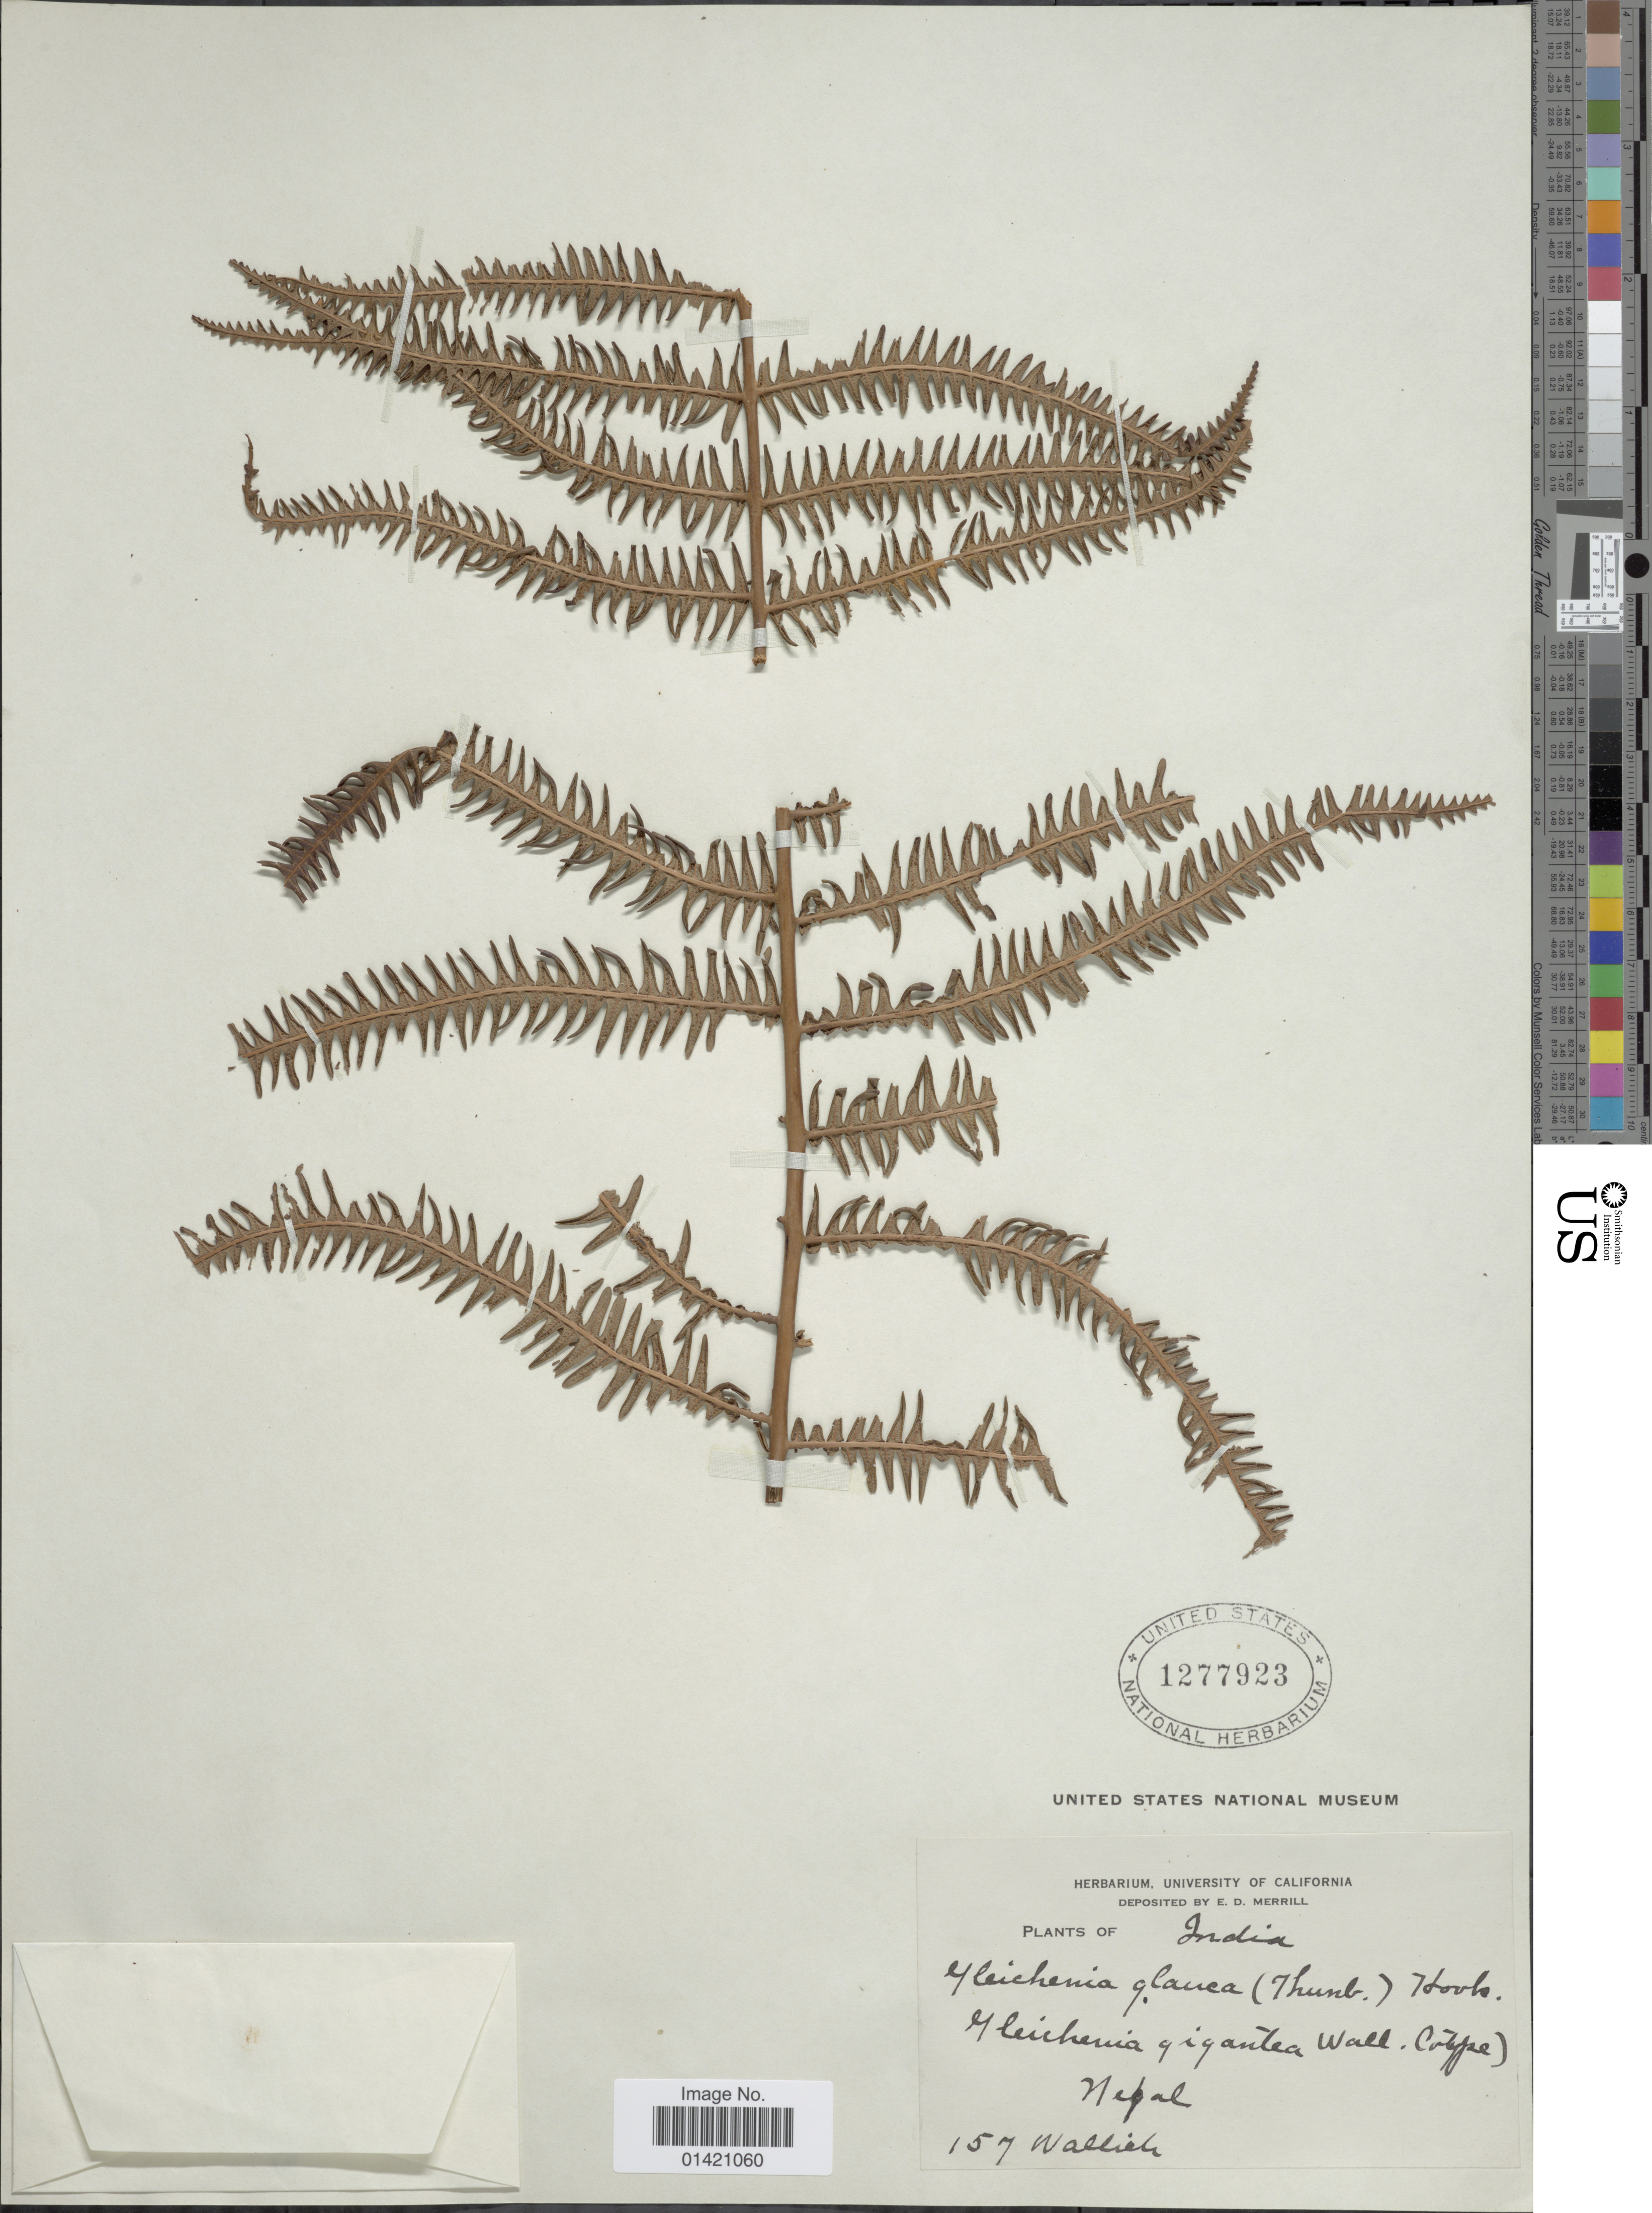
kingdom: Plantae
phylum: Tracheophyta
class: Polypodiopsida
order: Gleicheniales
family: Gleicheniaceae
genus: Diplopterygium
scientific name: Diplopterygium glaucum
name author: (Thunb. ex Houtt.) Nakai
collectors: -- Wallich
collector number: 157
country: Nepal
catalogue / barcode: US 1277923